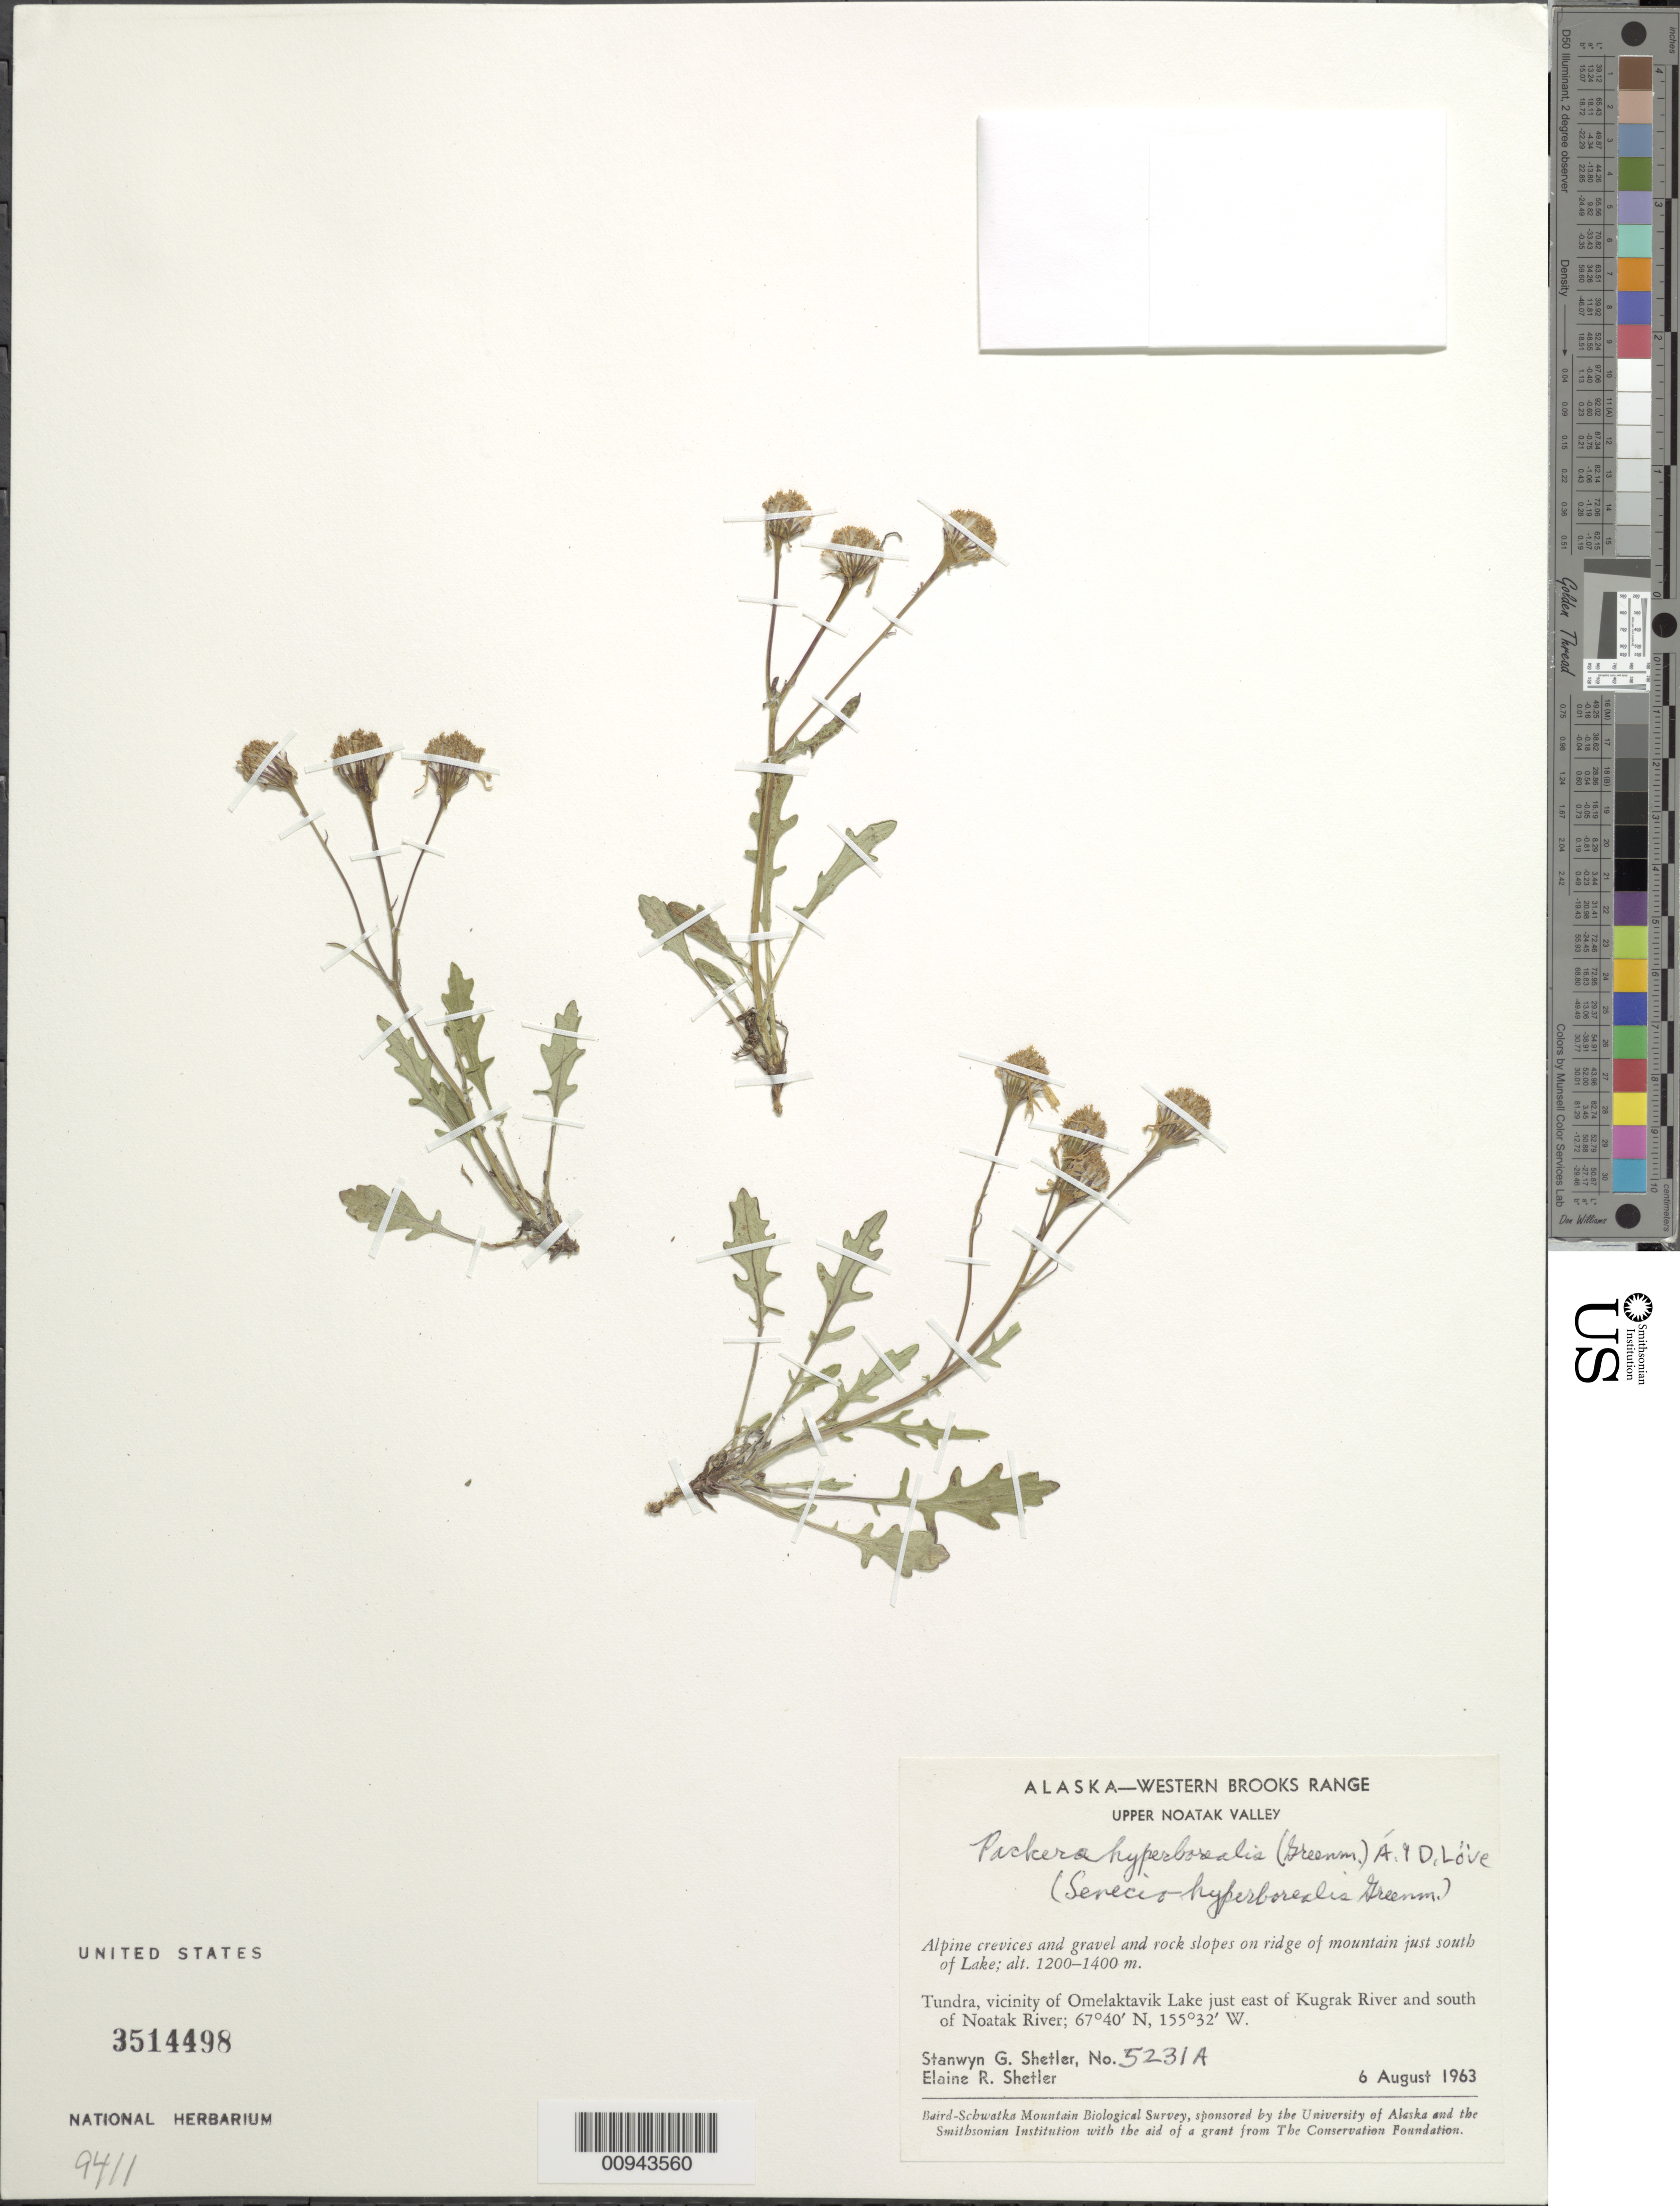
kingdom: Plantae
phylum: Tracheophyta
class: Magnoliopsida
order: Asterales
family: Asteraceae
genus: Packera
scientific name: Packera hyperborealis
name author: (Greene) Á. Löve & D. Löve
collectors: S. Shetler & E. R. Shetler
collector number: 5231A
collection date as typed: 06 Aug 1963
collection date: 1963-08-06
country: United States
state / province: Alaska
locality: Vicinity of Omelaktavik Lake just east of Kugrak River and south of Noatak River. Western Brooks Range, Upper Noatak Valley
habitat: Tundra. Alpine crevices and gravel and rock slopes on ridge of mountain just south of Lake.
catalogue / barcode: US 3514498